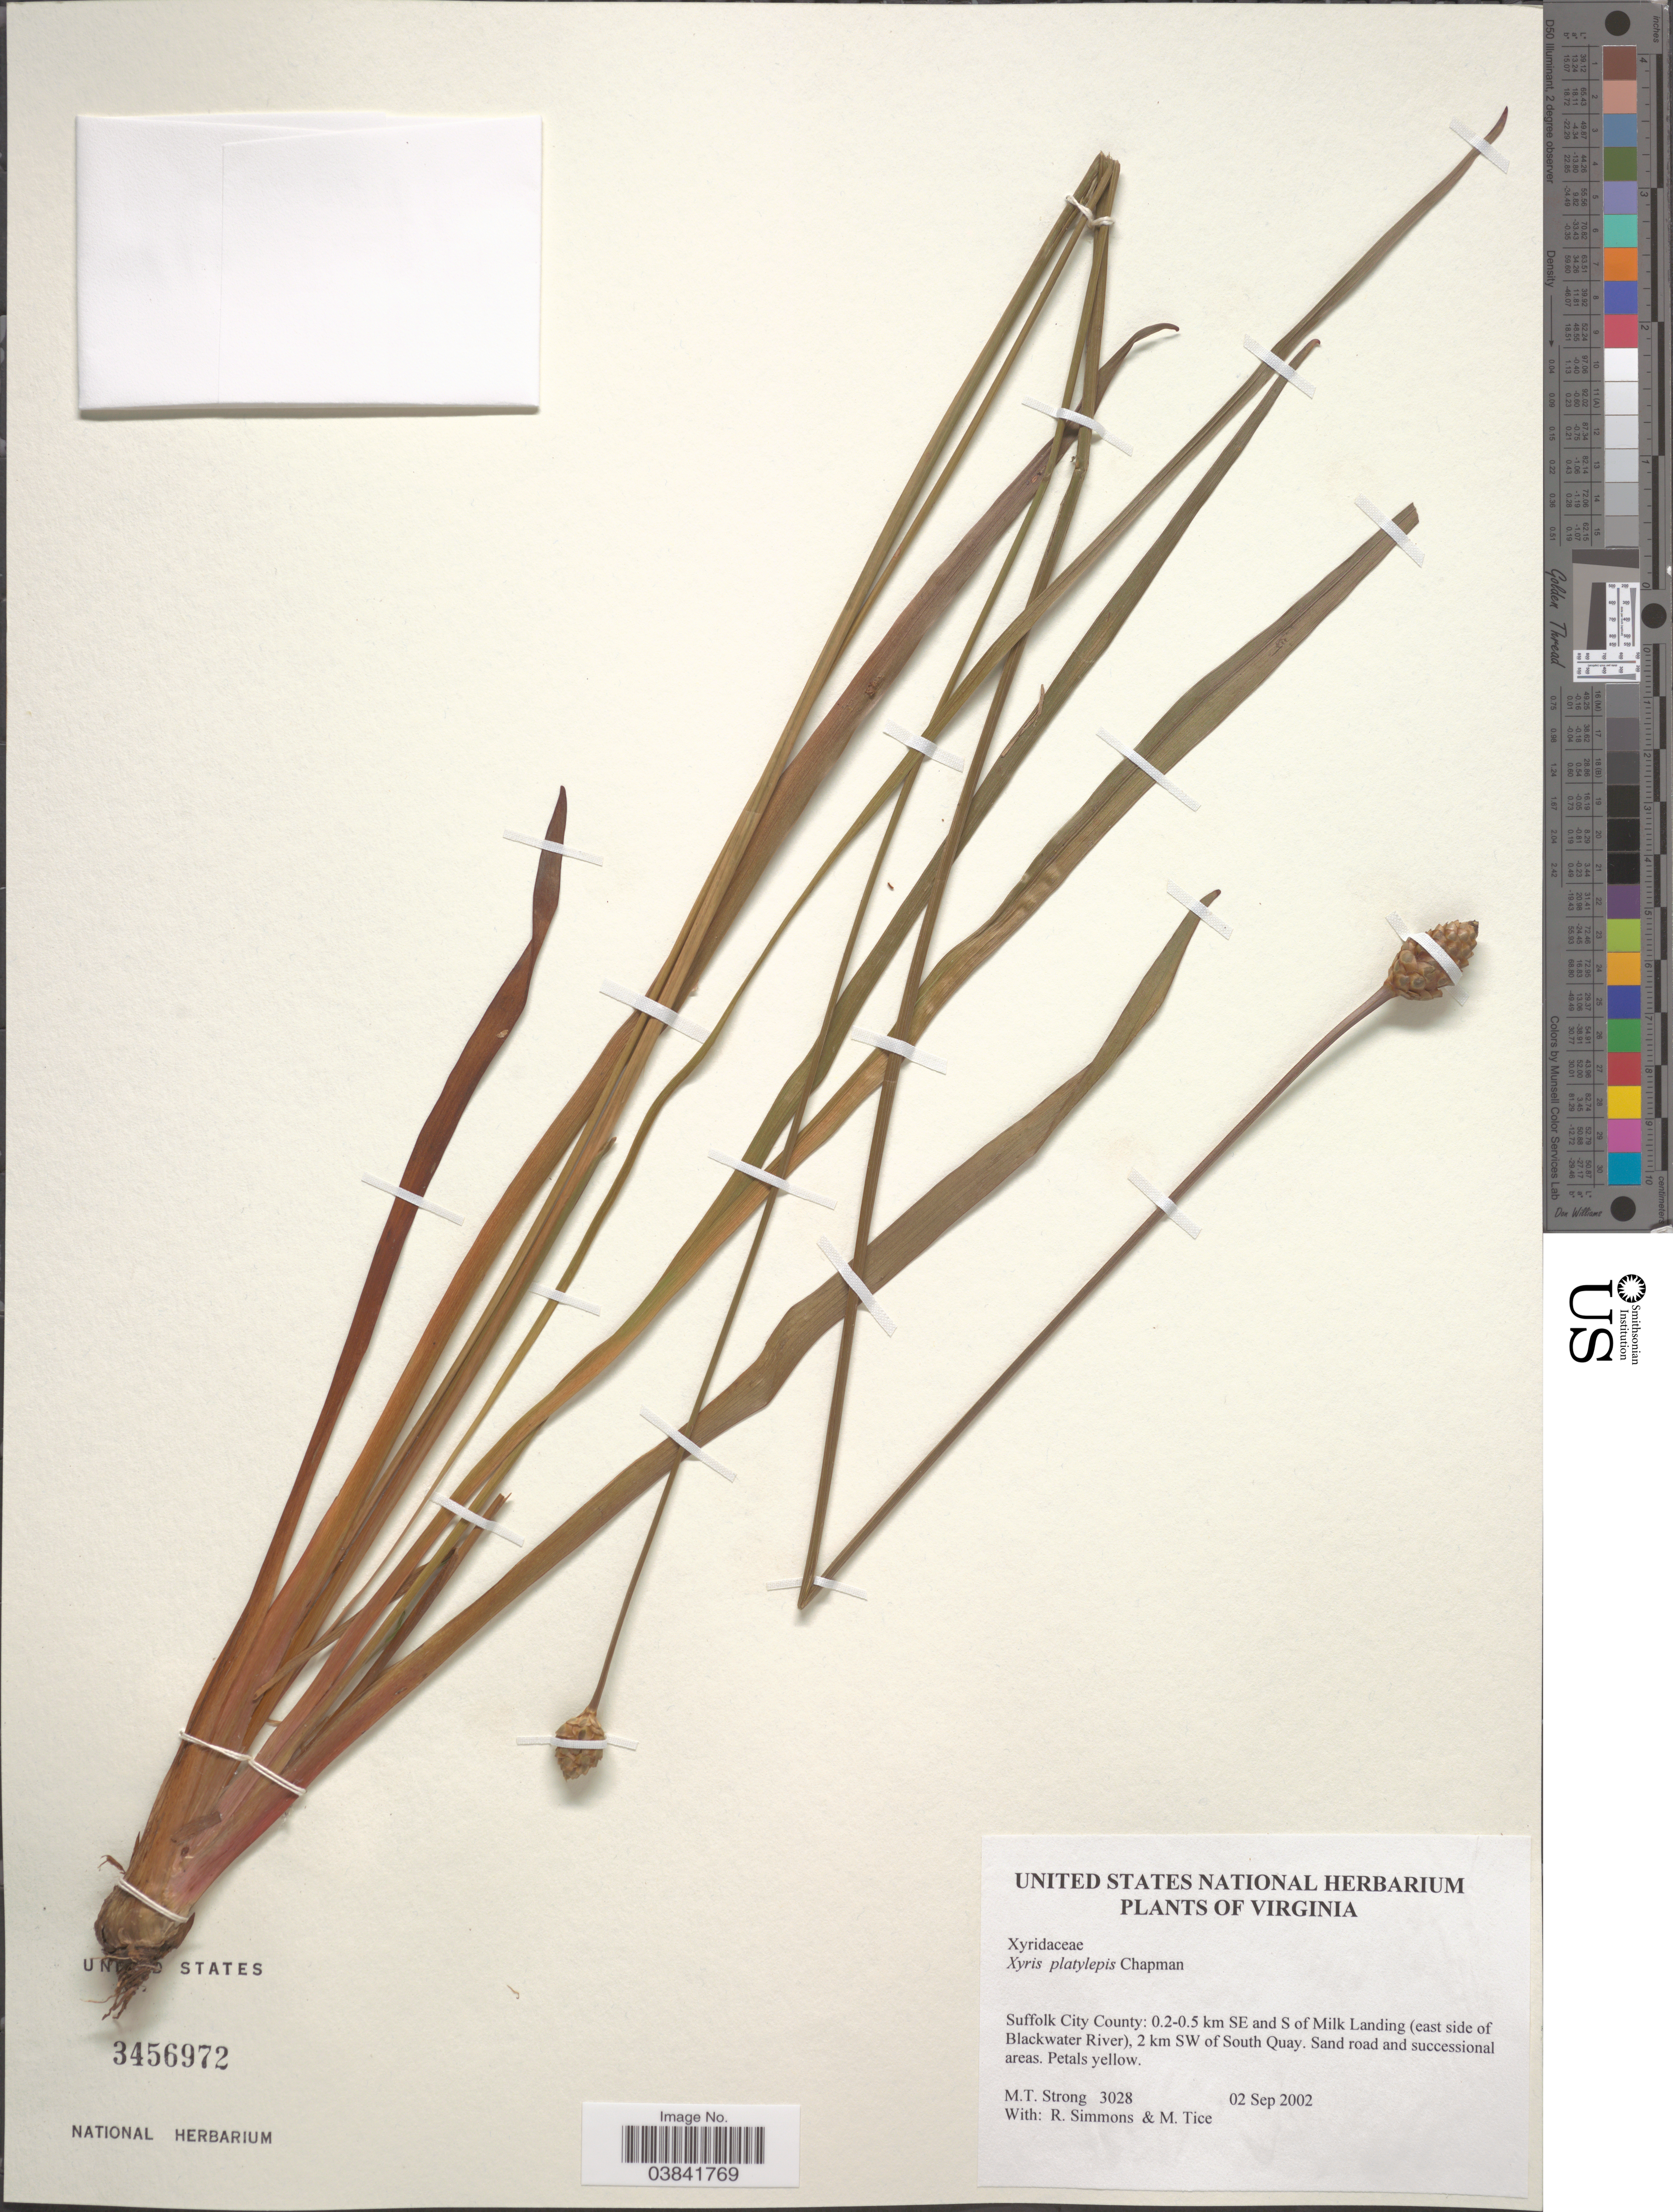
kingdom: Plantae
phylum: Tracheophyta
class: Liliopsida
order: Poales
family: Xyridaceae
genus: Xyris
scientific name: Xyris platylepis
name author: Chapm.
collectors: M. T. Strong, R. Simmons & M. Tice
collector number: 3028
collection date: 2002-09-02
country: United States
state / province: Virginia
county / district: City of Suffolk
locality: Suffolk City County: 0.2-0.5 km SE and S of Milk Landing (east side of Blackwater River), 2 km SW of South Quay.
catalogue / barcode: US 3456972